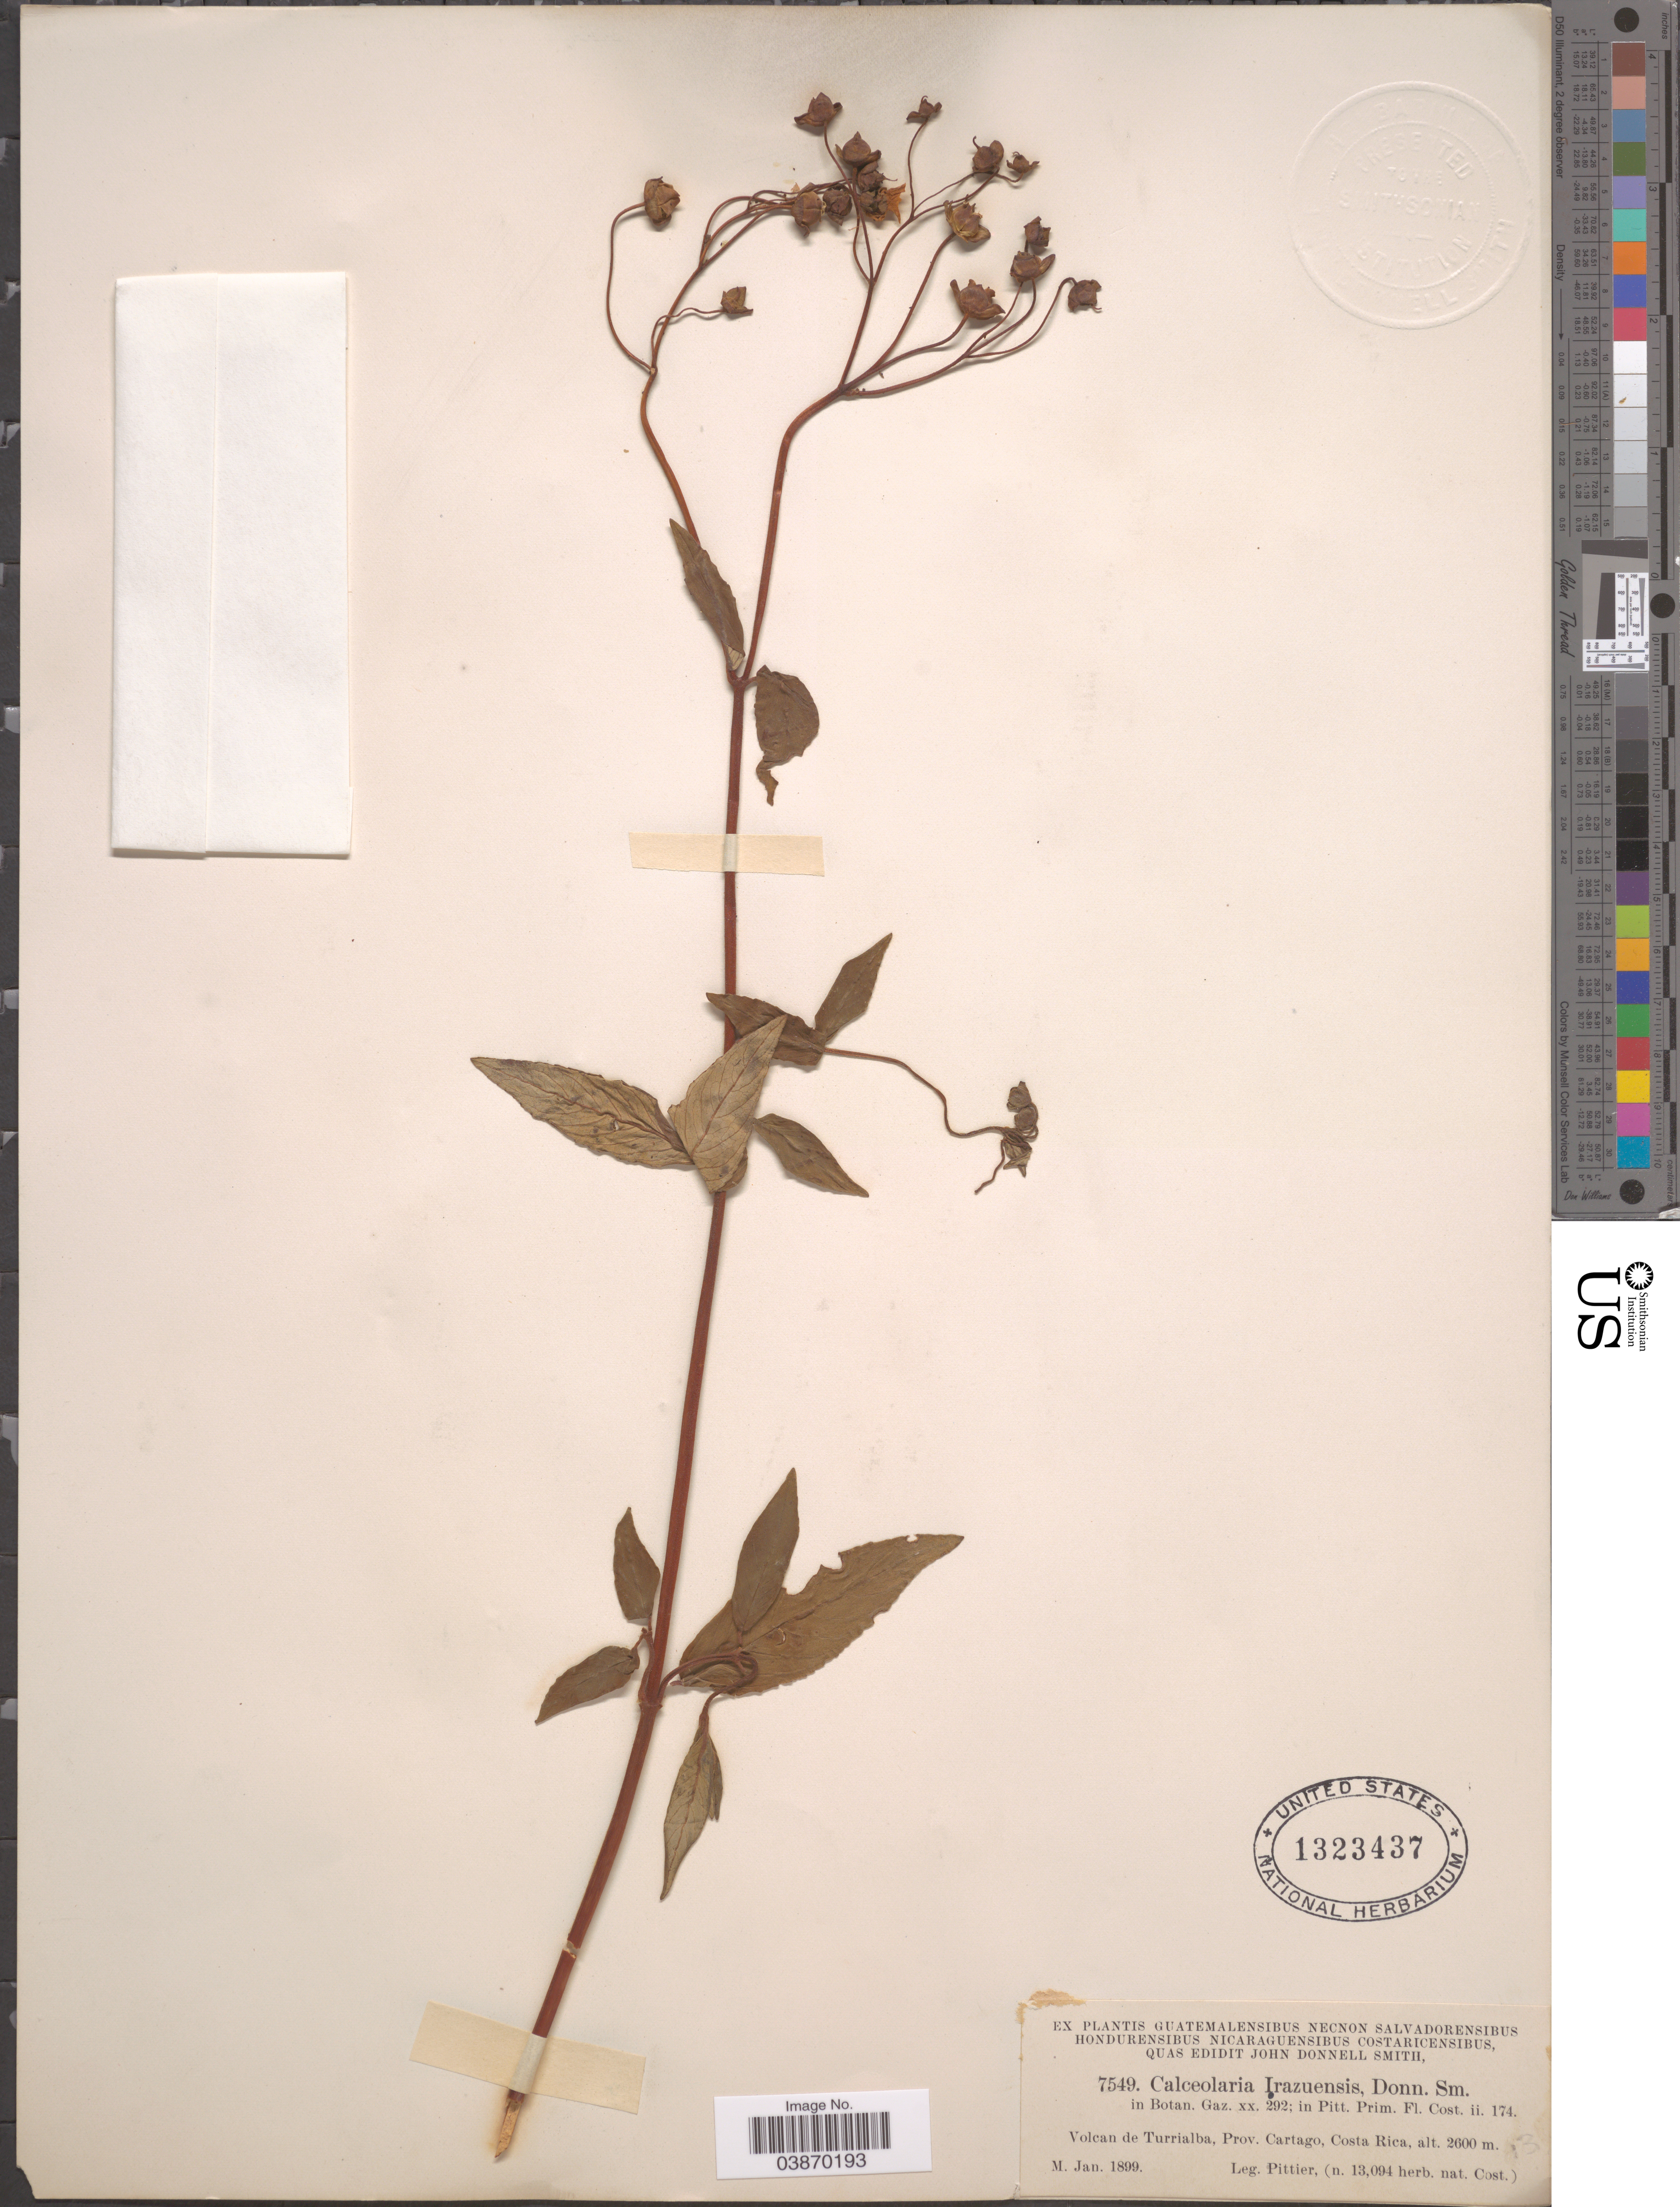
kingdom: Plantae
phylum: Tracheophyta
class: Magnoliopsida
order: Lamiales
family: Calceolariaceae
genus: Calceolaria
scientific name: Calceolaria irazuensis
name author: Donn. Sm.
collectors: Pittier, --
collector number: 7549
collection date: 1899-01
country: Costa Rica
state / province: Cartago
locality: Volcan de Turrialba.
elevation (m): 2600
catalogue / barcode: US 1323437